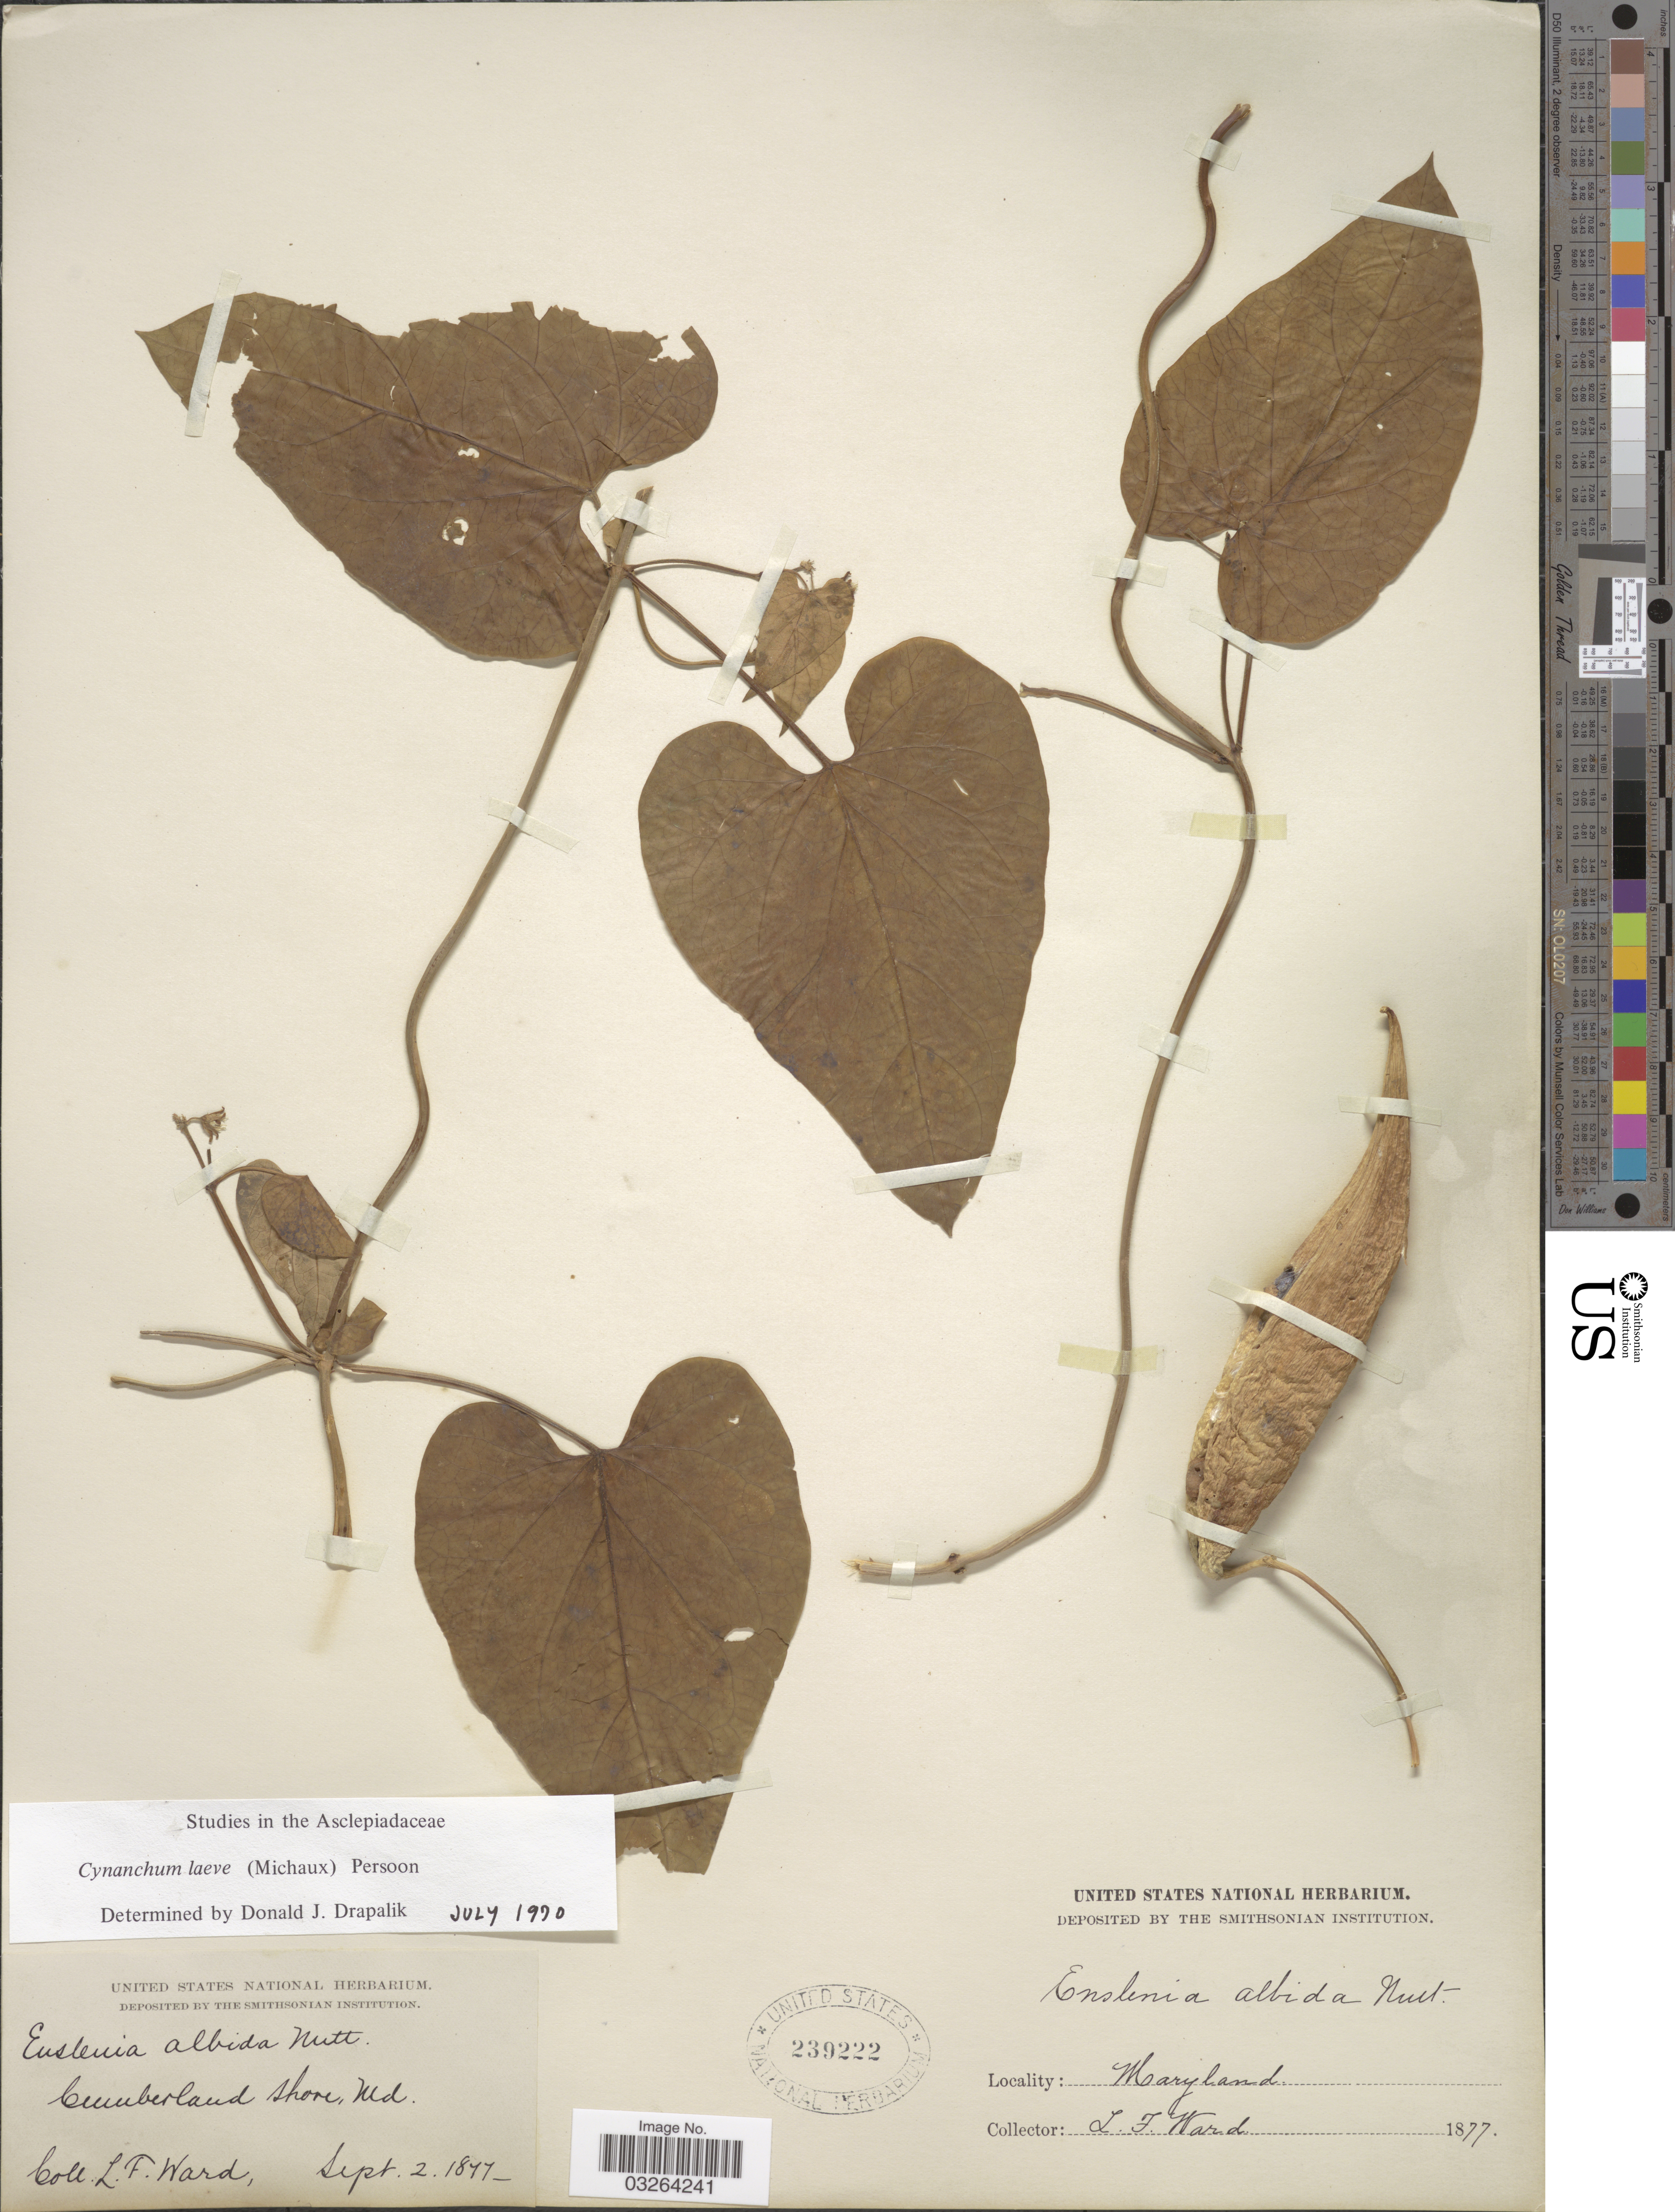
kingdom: Plantae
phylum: Tracheophyta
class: Magnoliopsida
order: Gentianales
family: Apocynaceae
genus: Cynanchum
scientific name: Cynanchum laeve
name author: (Michx.) Pers.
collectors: L. Ward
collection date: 1877-09-02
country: United States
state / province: Maryland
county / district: Allegany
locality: Cumberland Shore, Md.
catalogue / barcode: US 239222